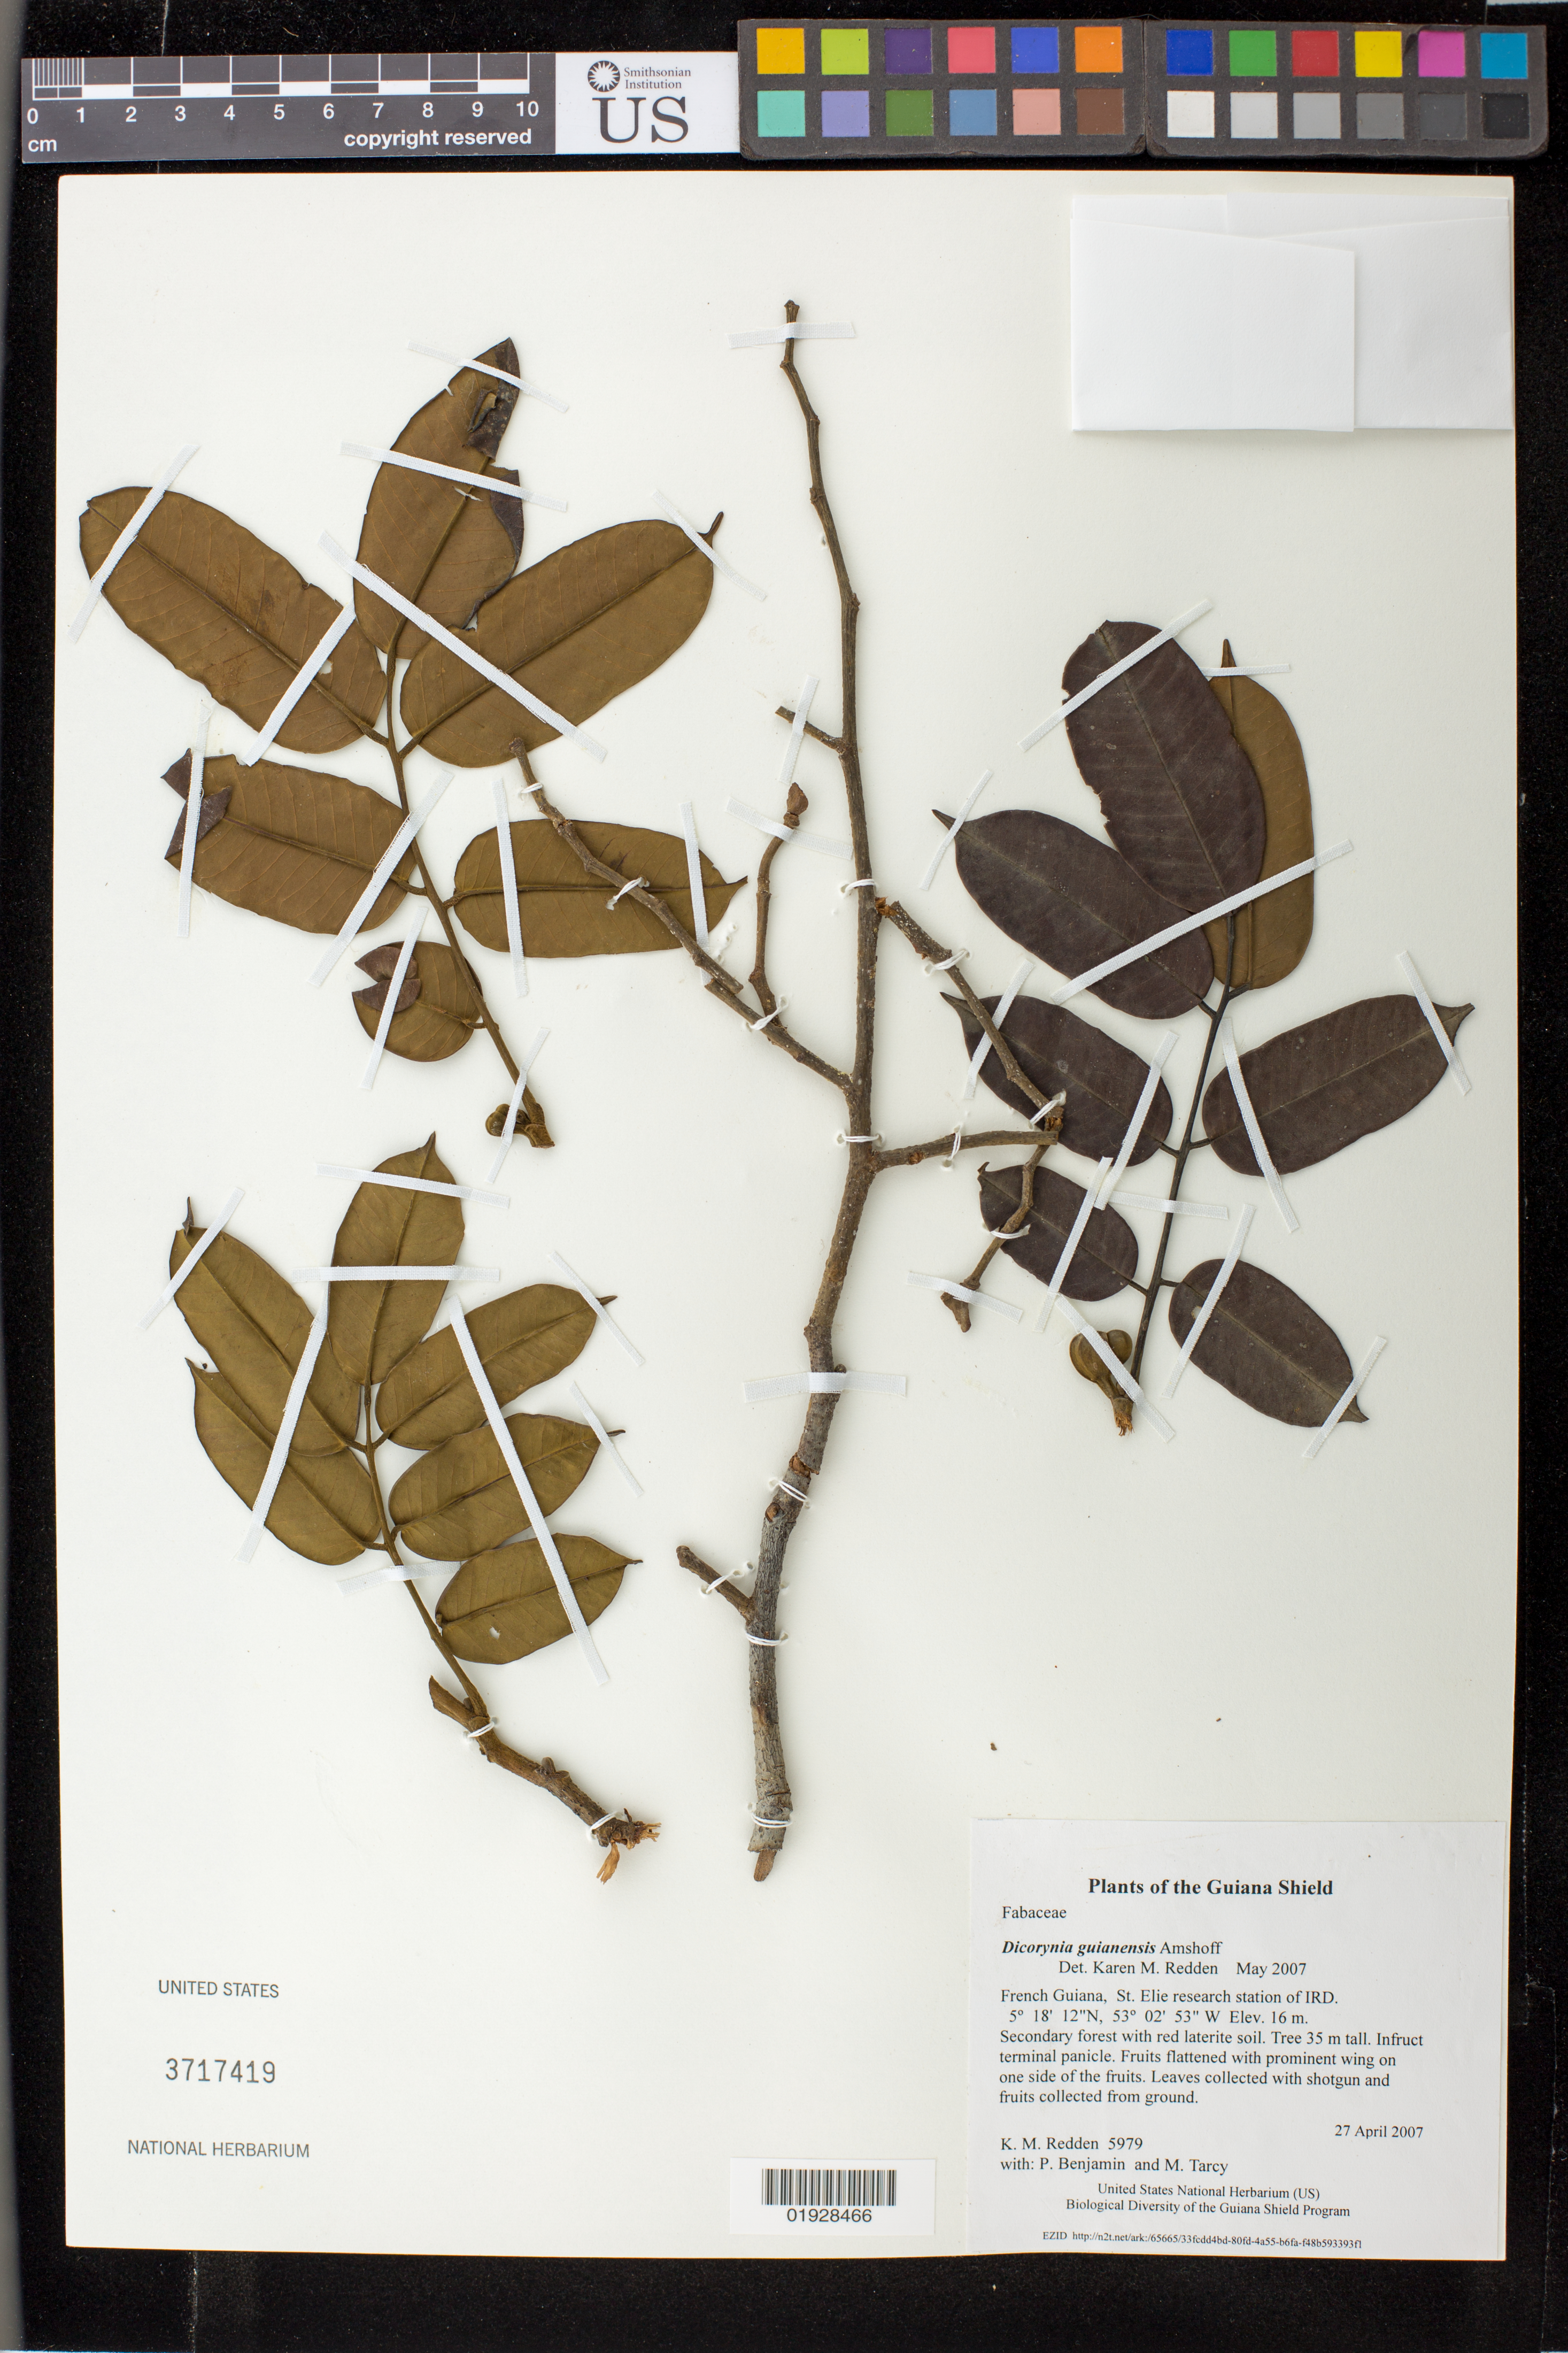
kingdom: Plantae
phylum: Tracheophyta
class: Magnoliopsida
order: Fabales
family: Fabaceae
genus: Dicorynia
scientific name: Dicorynia guianensis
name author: Amshoff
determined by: Redden, K. M.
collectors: K. M. Redden, P. Benjamin & M. Tarcy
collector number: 5979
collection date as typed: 27 April 2007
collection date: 2007-04-27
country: French Guiana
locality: St. Elie research station of IRD.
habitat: Secondary forest with red laterite soil.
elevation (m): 16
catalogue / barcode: US 3717419